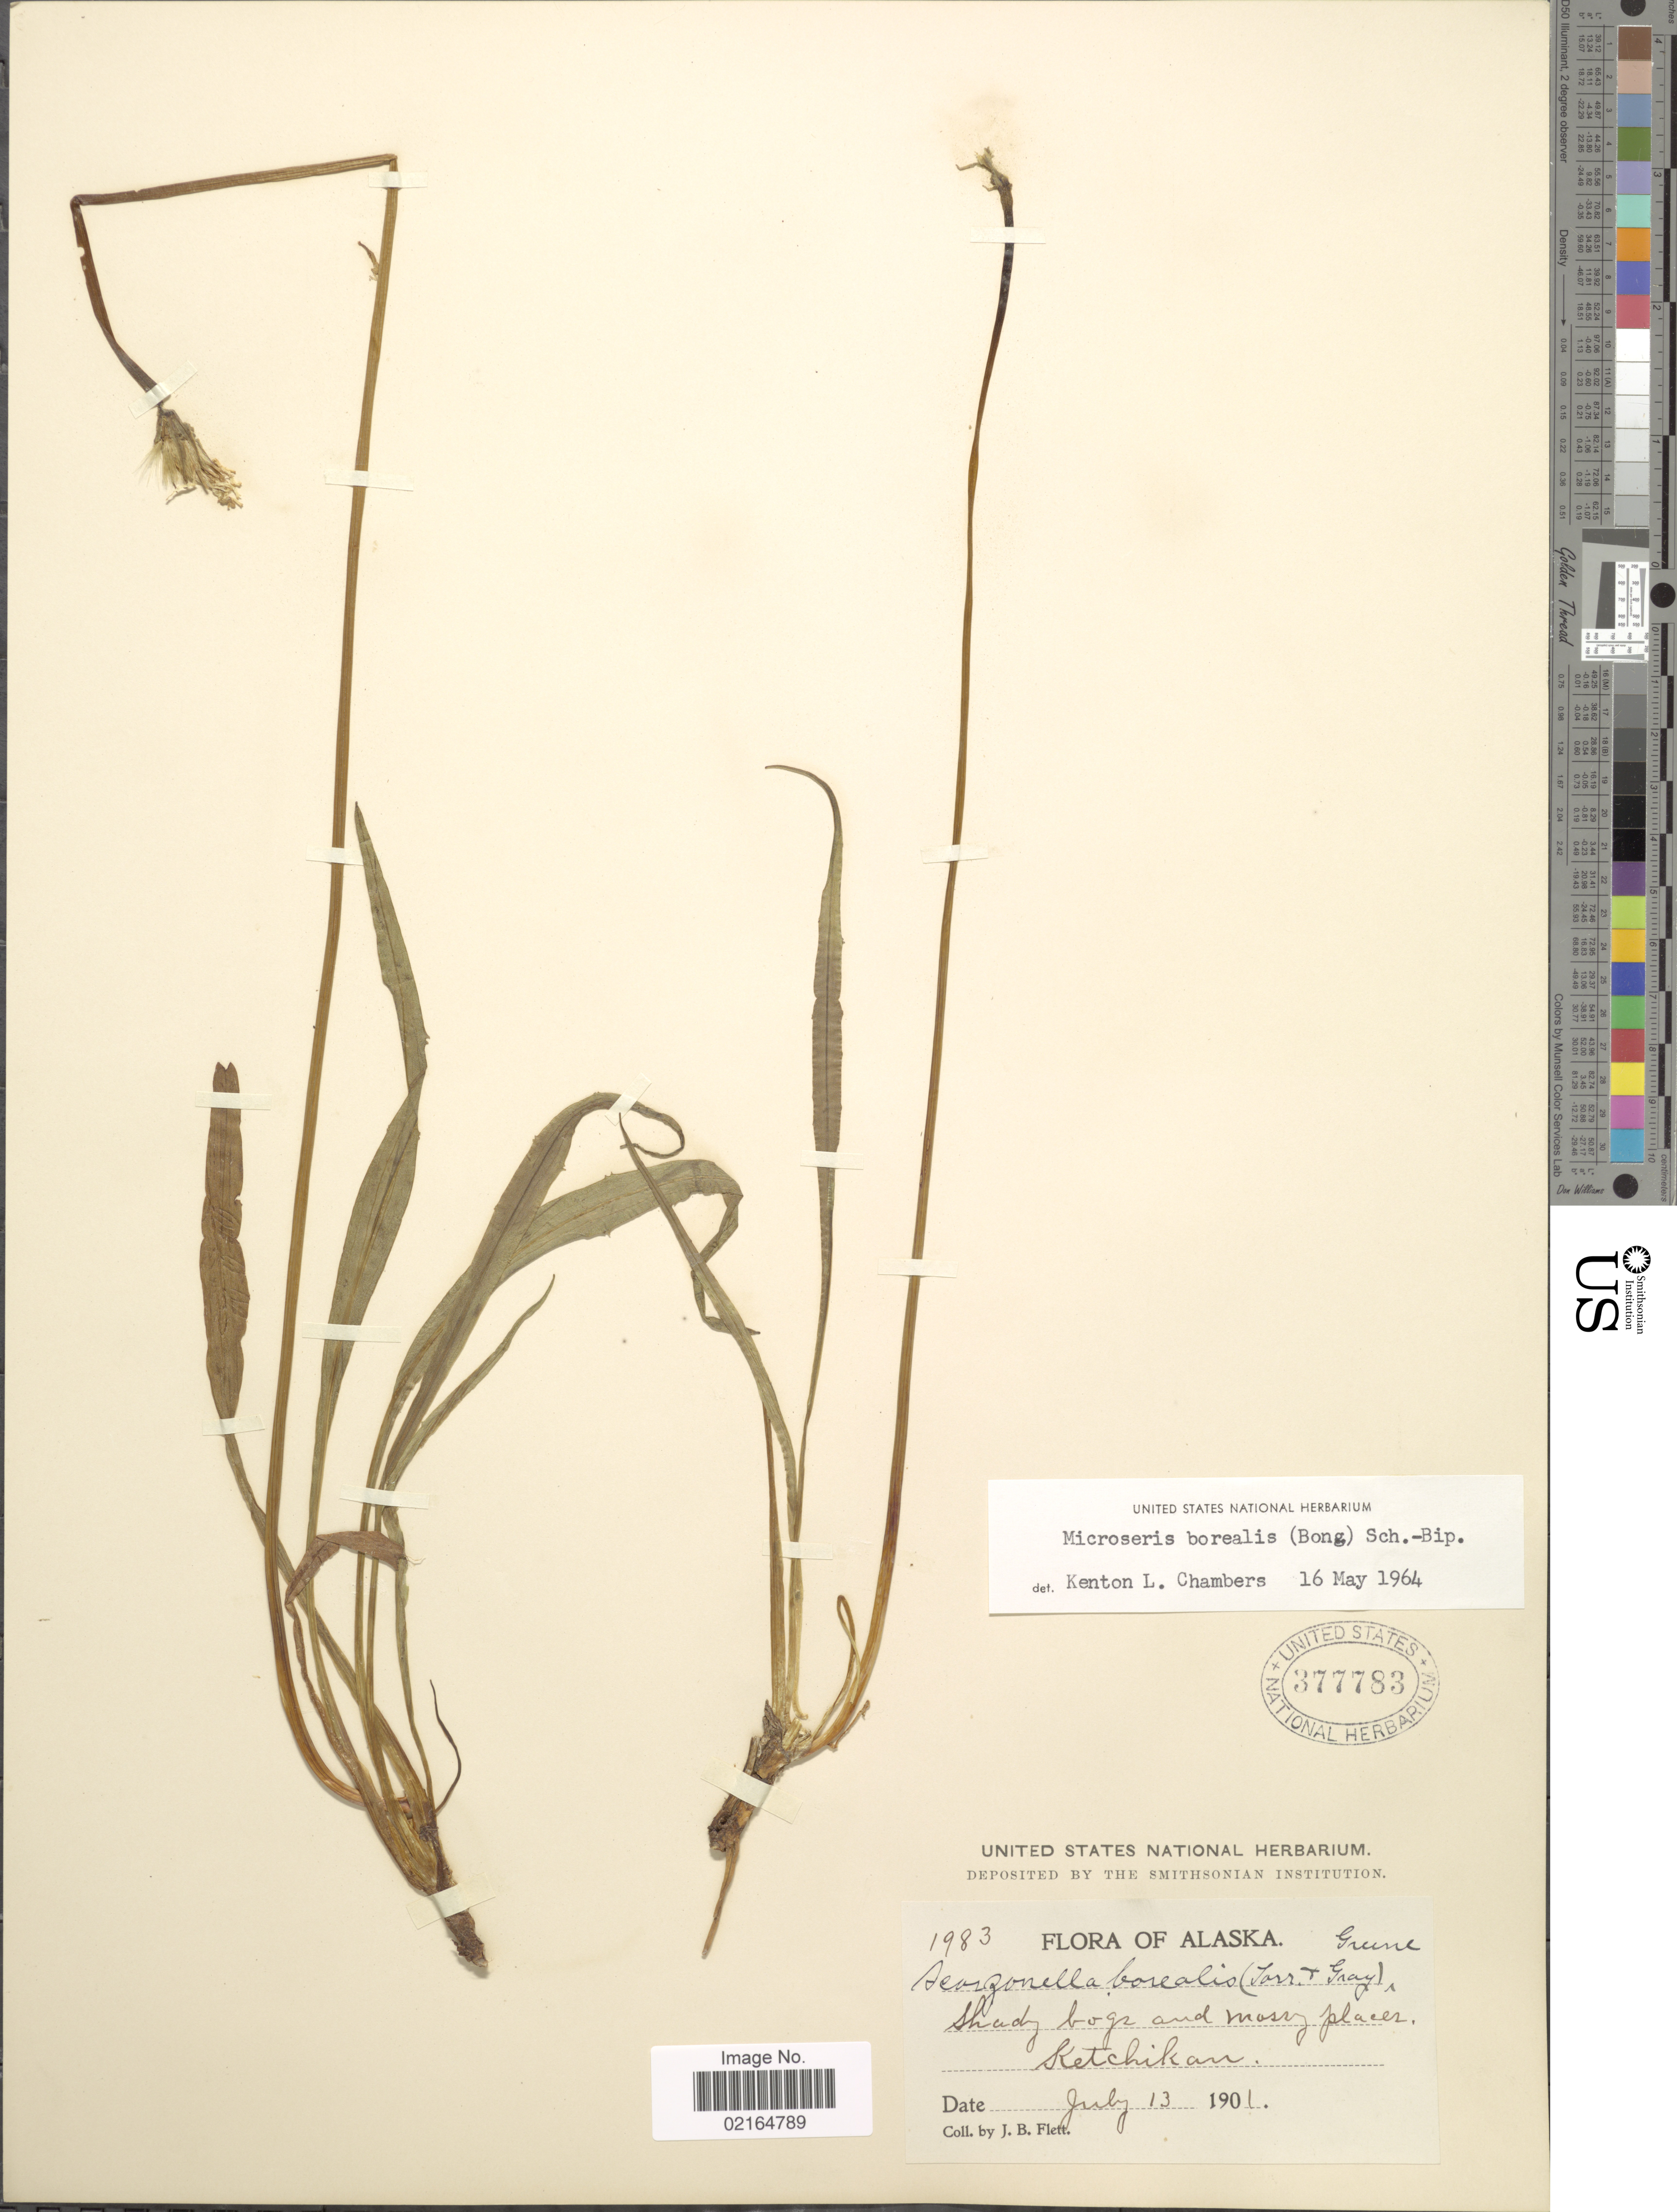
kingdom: Plantae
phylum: Tracheophyta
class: Magnoliopsida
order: Asterales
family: Asteraceae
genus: Microseris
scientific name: Microseris borealis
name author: (Bong.) Sch. Bip.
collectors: J. Flett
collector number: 1983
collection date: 1901-07-13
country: United States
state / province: Alaska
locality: Shady bogs and mossy places, Ketchikan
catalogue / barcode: US 377783